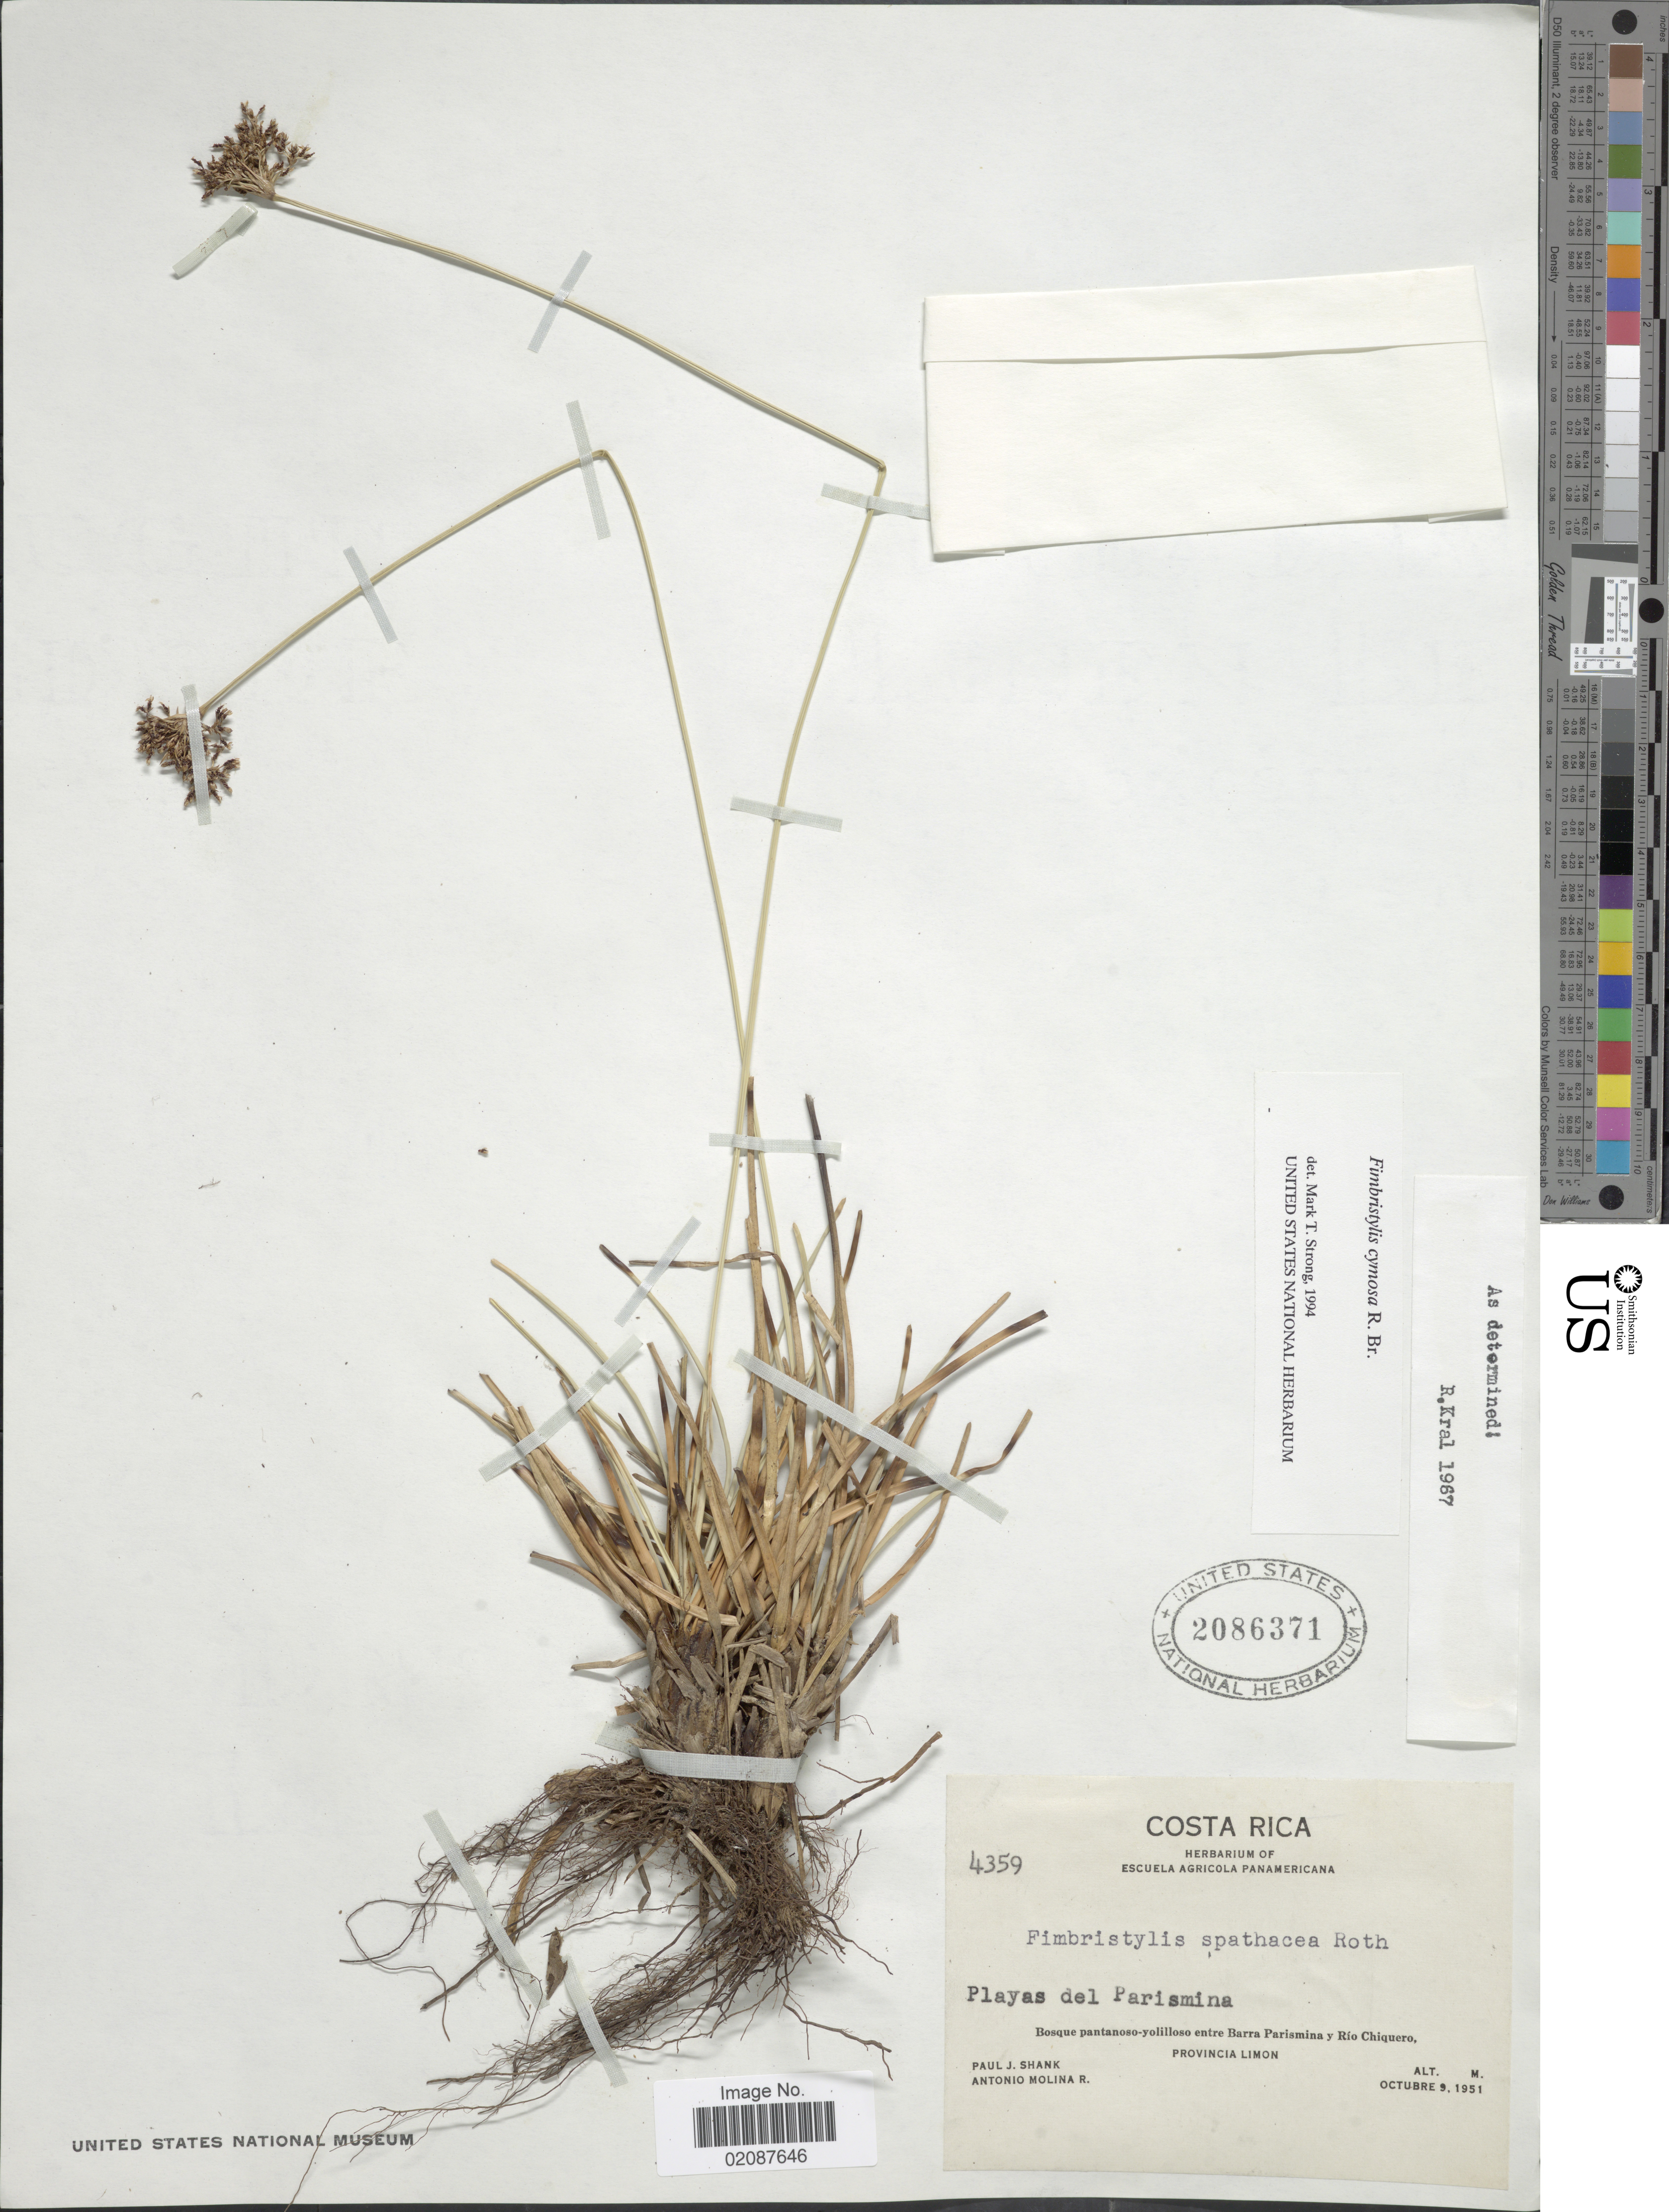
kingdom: Plantae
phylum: Tracheophyta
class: Liliopsida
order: Poales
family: Cyperaceae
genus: Fimbristylis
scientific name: Fimbristylis cymosa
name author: R. Br.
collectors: P. J. Shank & A. Molina R.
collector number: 4359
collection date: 1951-10-09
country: Costa Rica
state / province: Limón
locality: Playas del Parismina, Bosque pantanoso-yolilloso entre Barra Parismina y Rio Chiquero.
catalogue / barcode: US 2086371